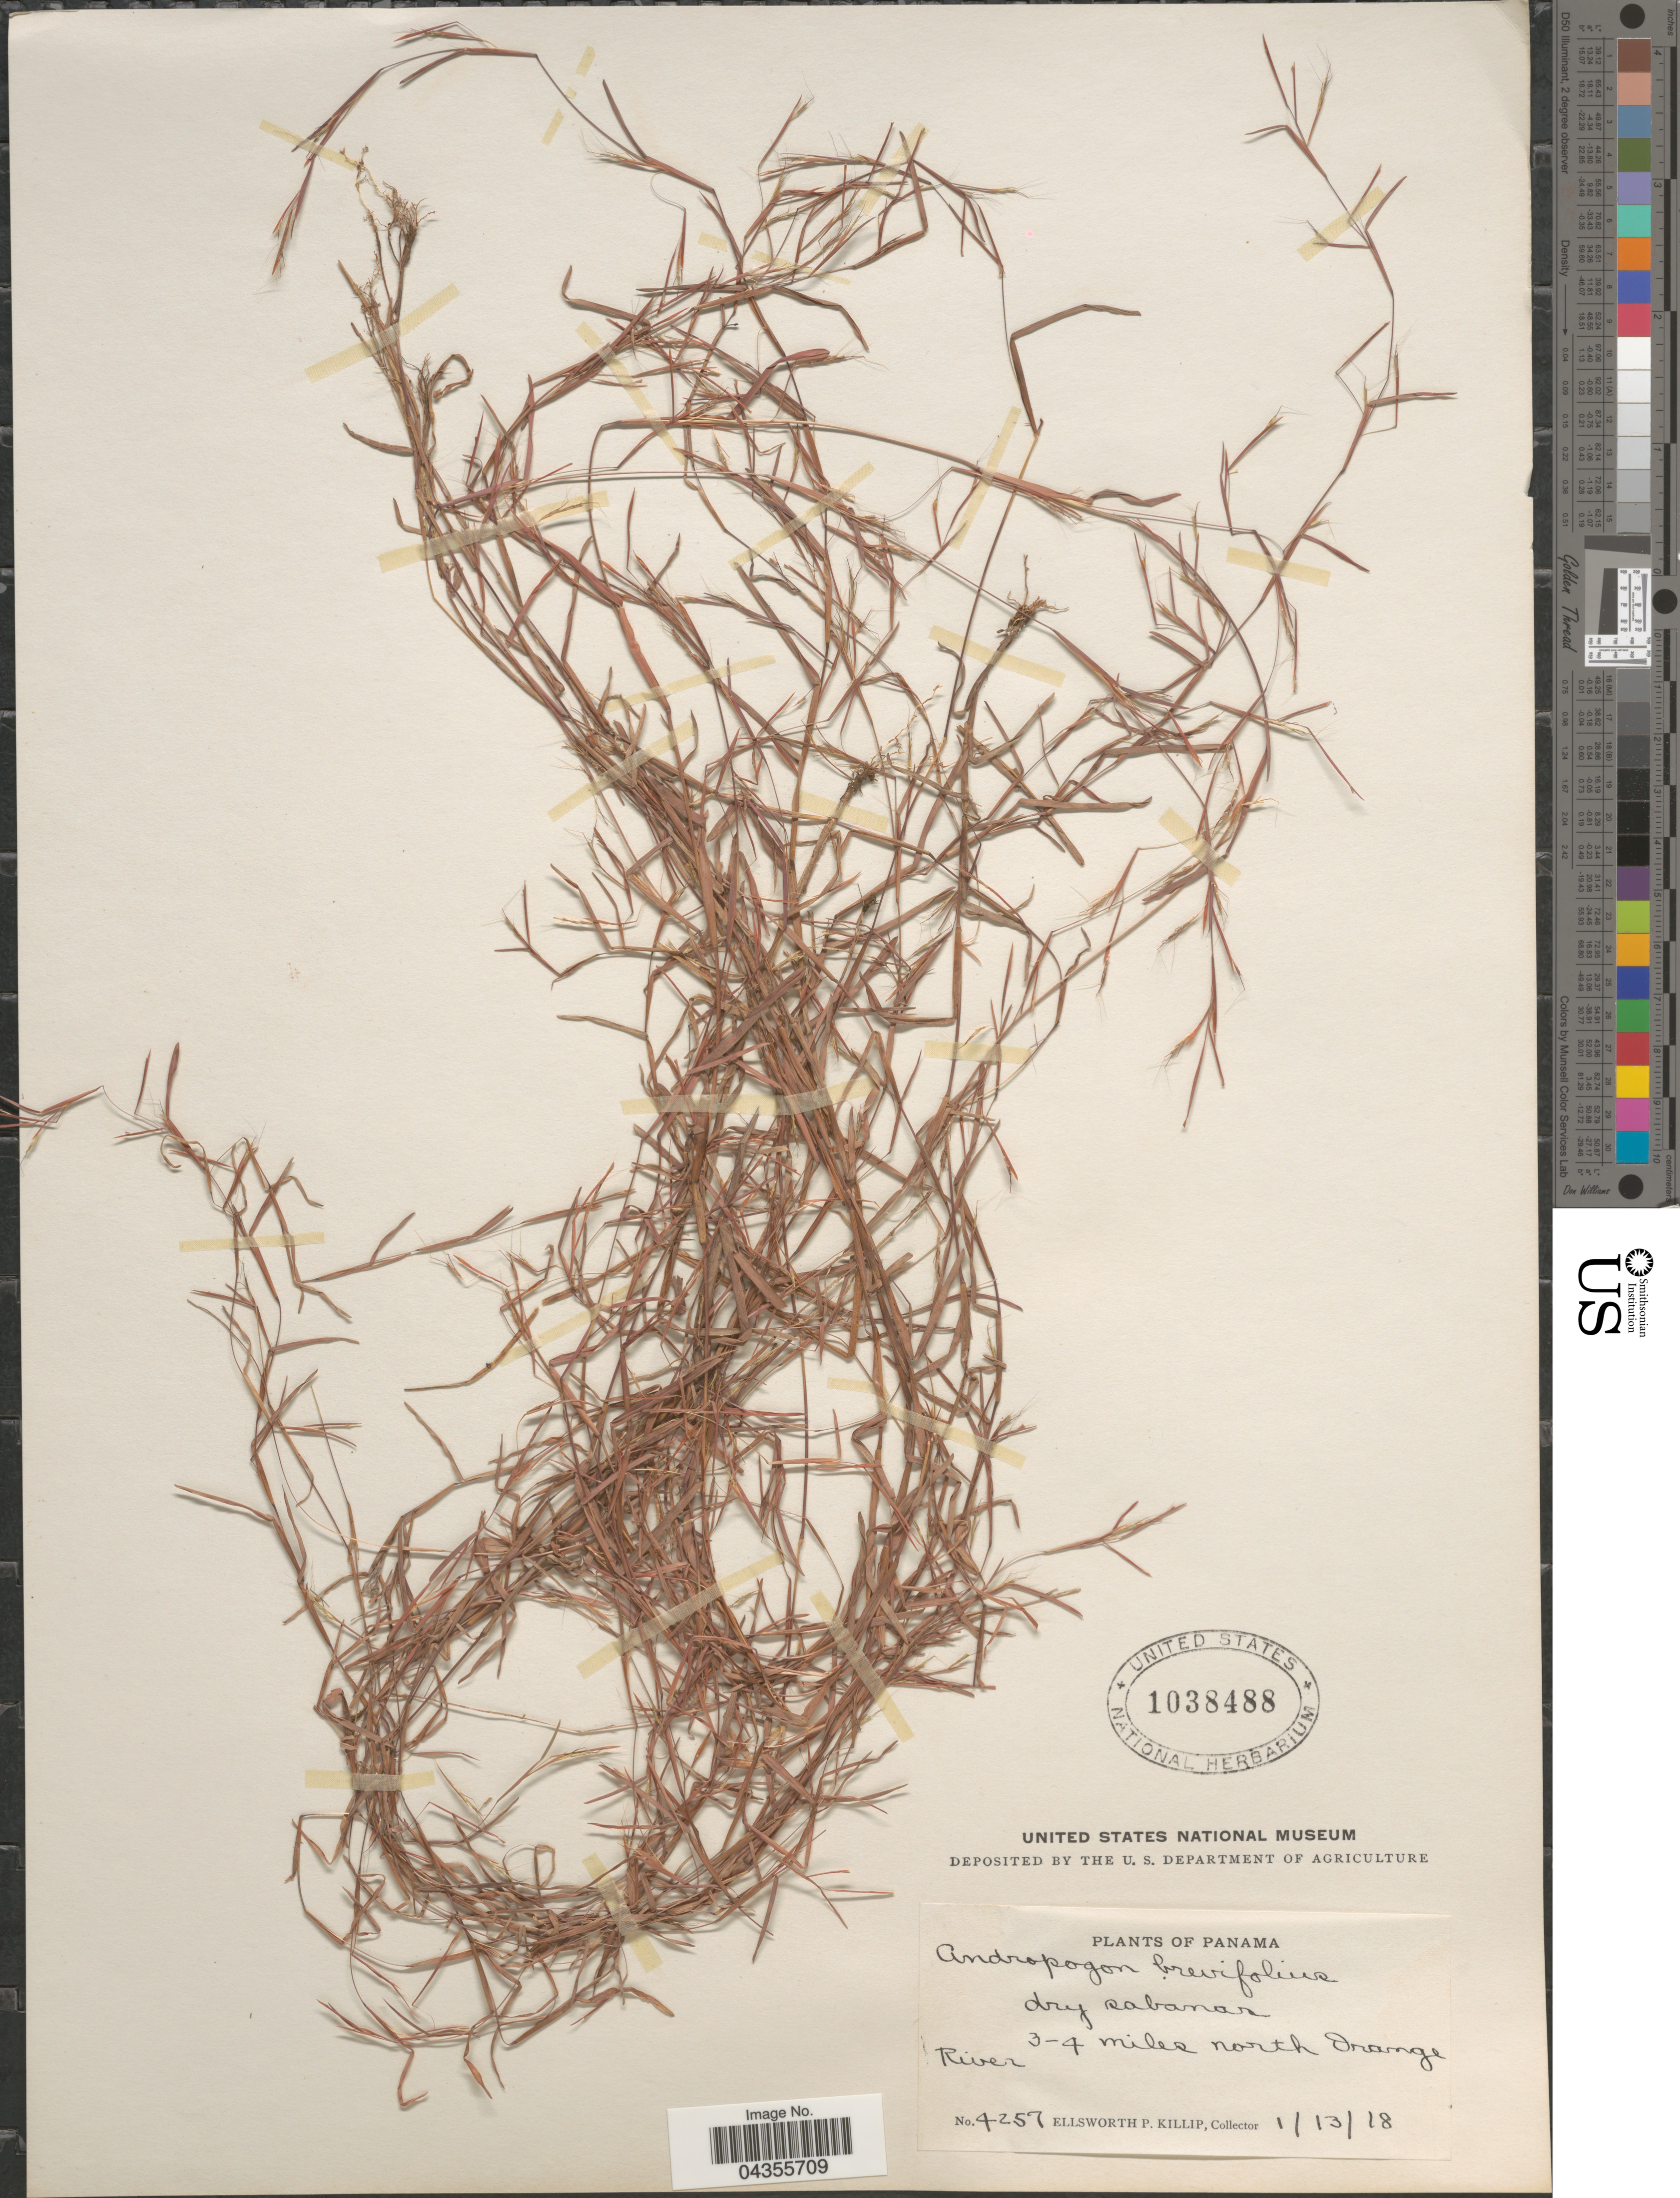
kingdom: Plantae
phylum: Tracheophyta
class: Liliopsida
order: Poales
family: Poaceae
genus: Schizachyrium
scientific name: Schizachyrium brevifolium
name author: (Sw.) Nees ex Büse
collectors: E. P. Killip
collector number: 4257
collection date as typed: Transcribed d/m/y: 13/1/18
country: Panama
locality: Dry sabanas 3-4 miles north Orange River.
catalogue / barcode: US 1038488